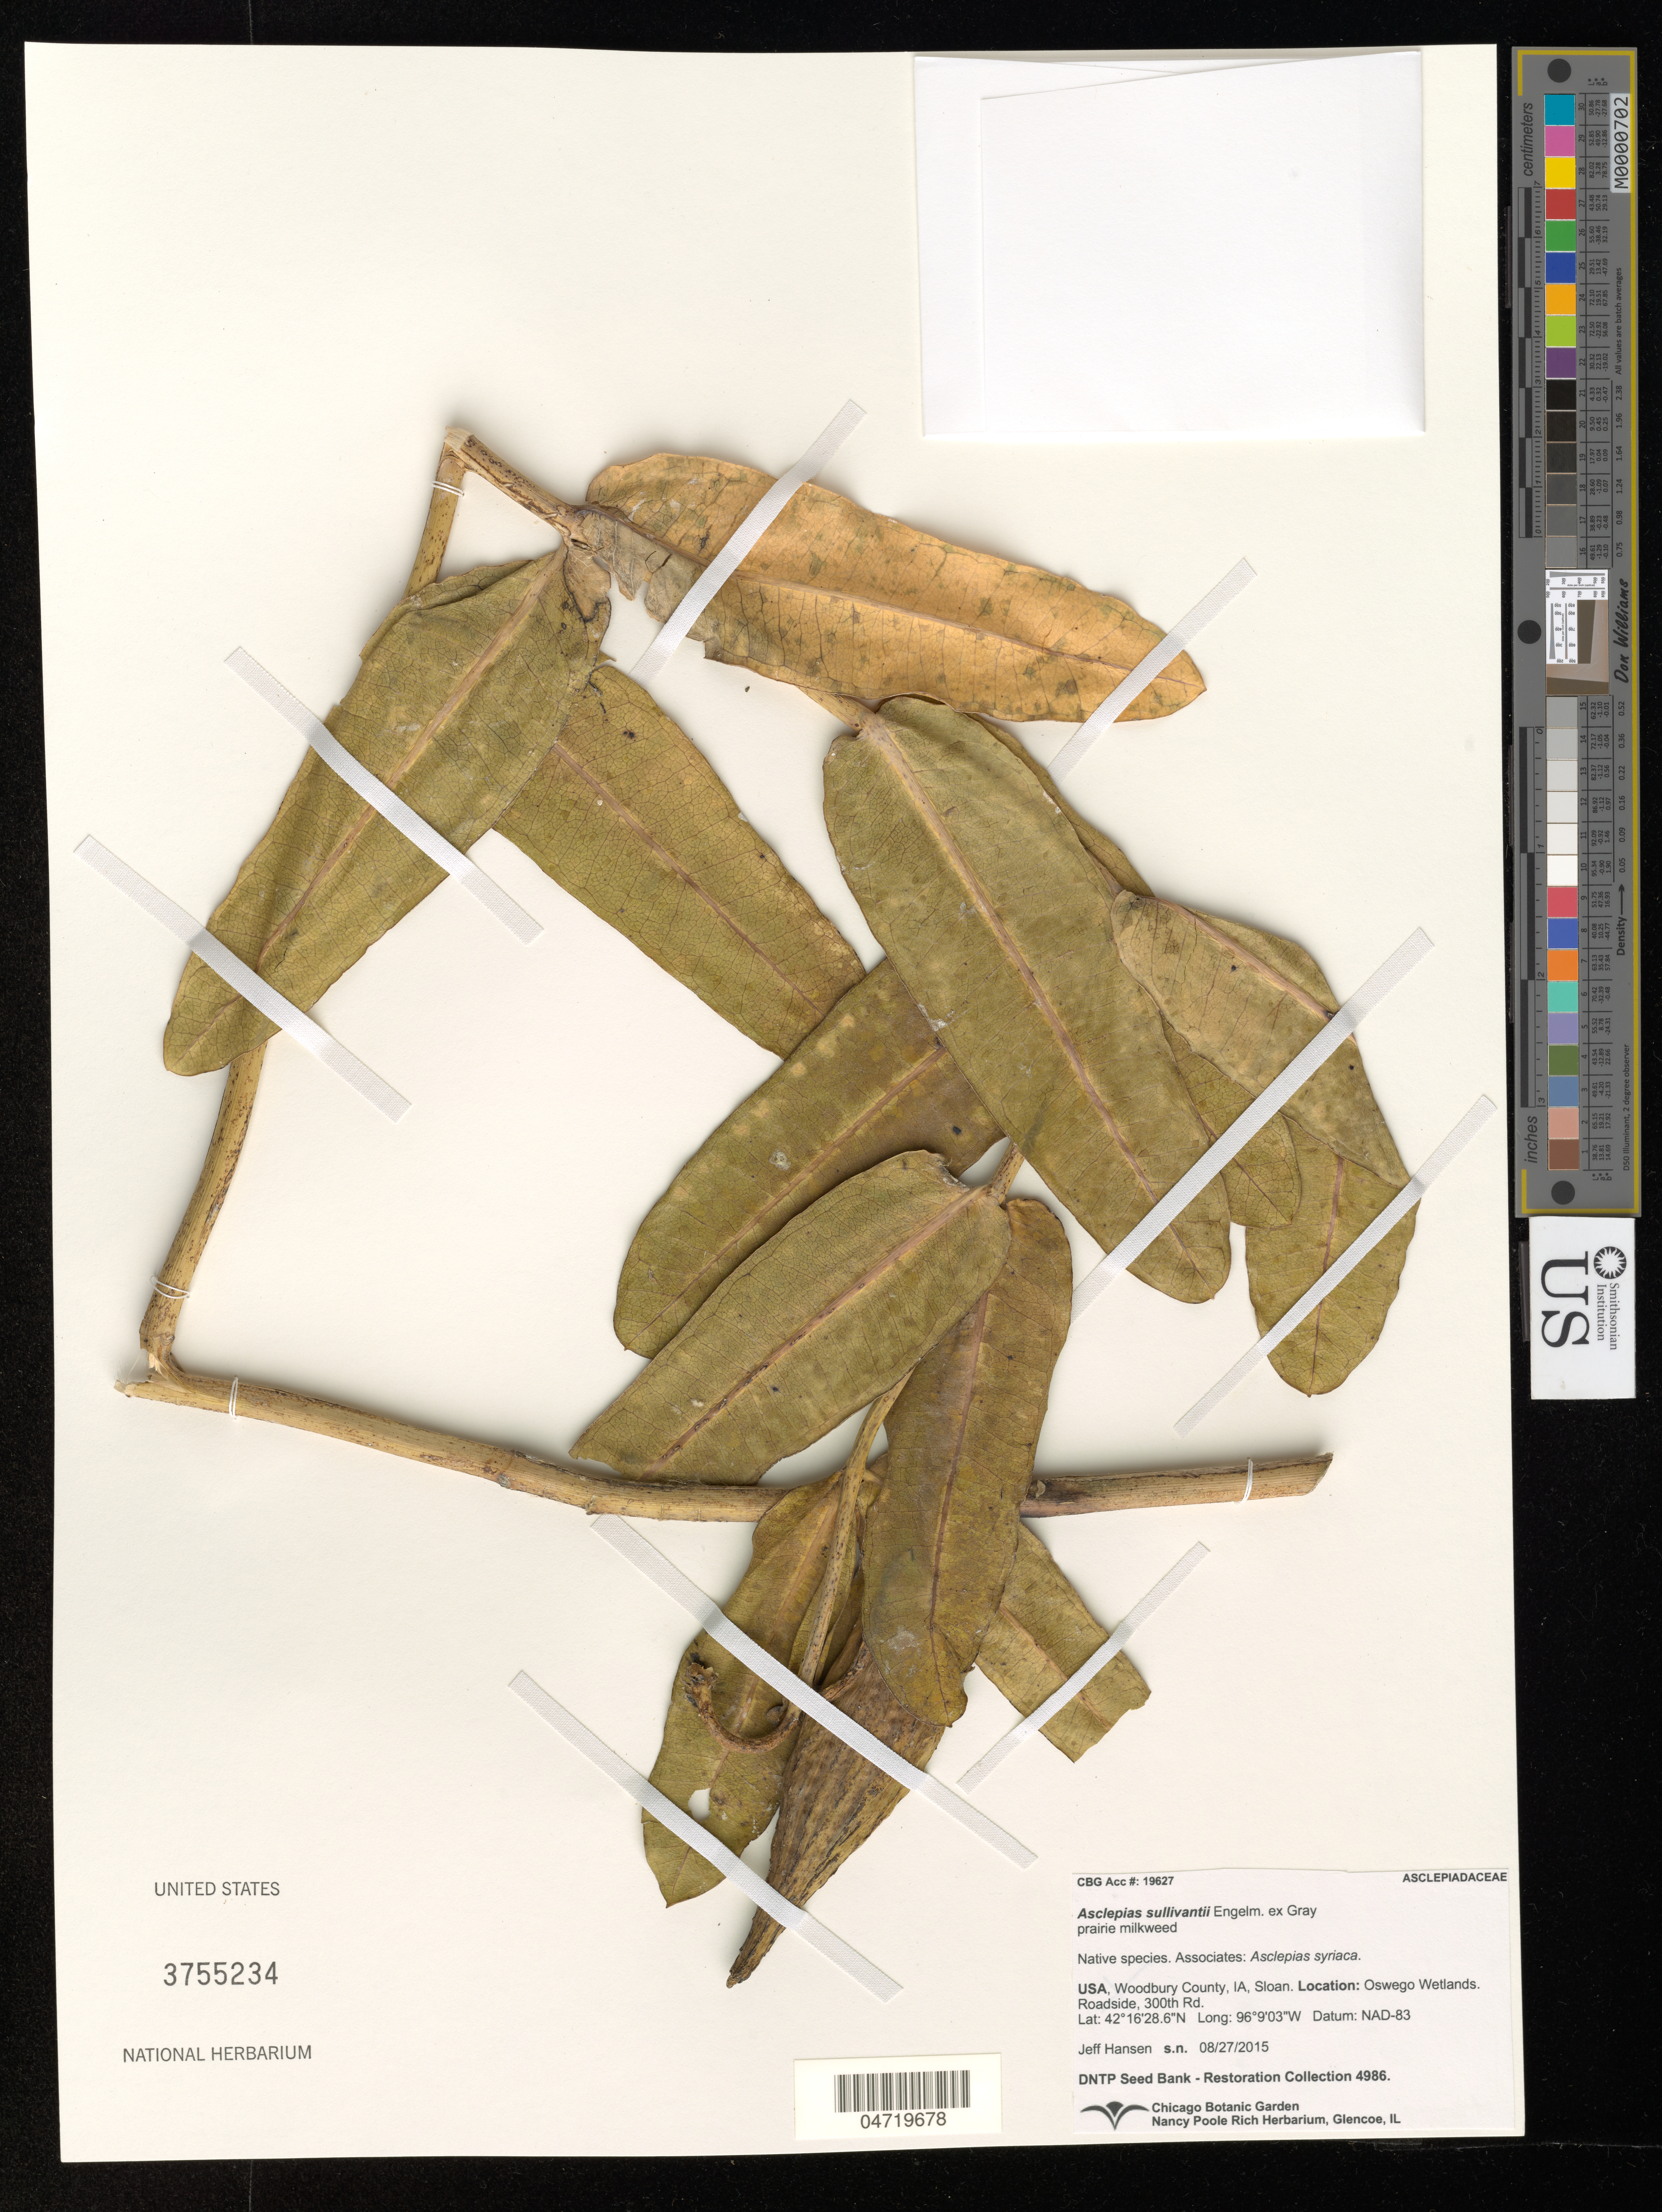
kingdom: Plantae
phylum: Tracheophyta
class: Magnoliopsida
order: Gentianales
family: Apocynaceae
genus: Asclepias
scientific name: Asclepias sullivantii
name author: Engelm. ex A. Gray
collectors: J. Hansen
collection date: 2015-08-27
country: United States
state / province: Iowa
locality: Woodbury County, IA, Sloan. Oswego Wetlands. Roadside, 300th Rd.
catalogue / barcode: US 3755234